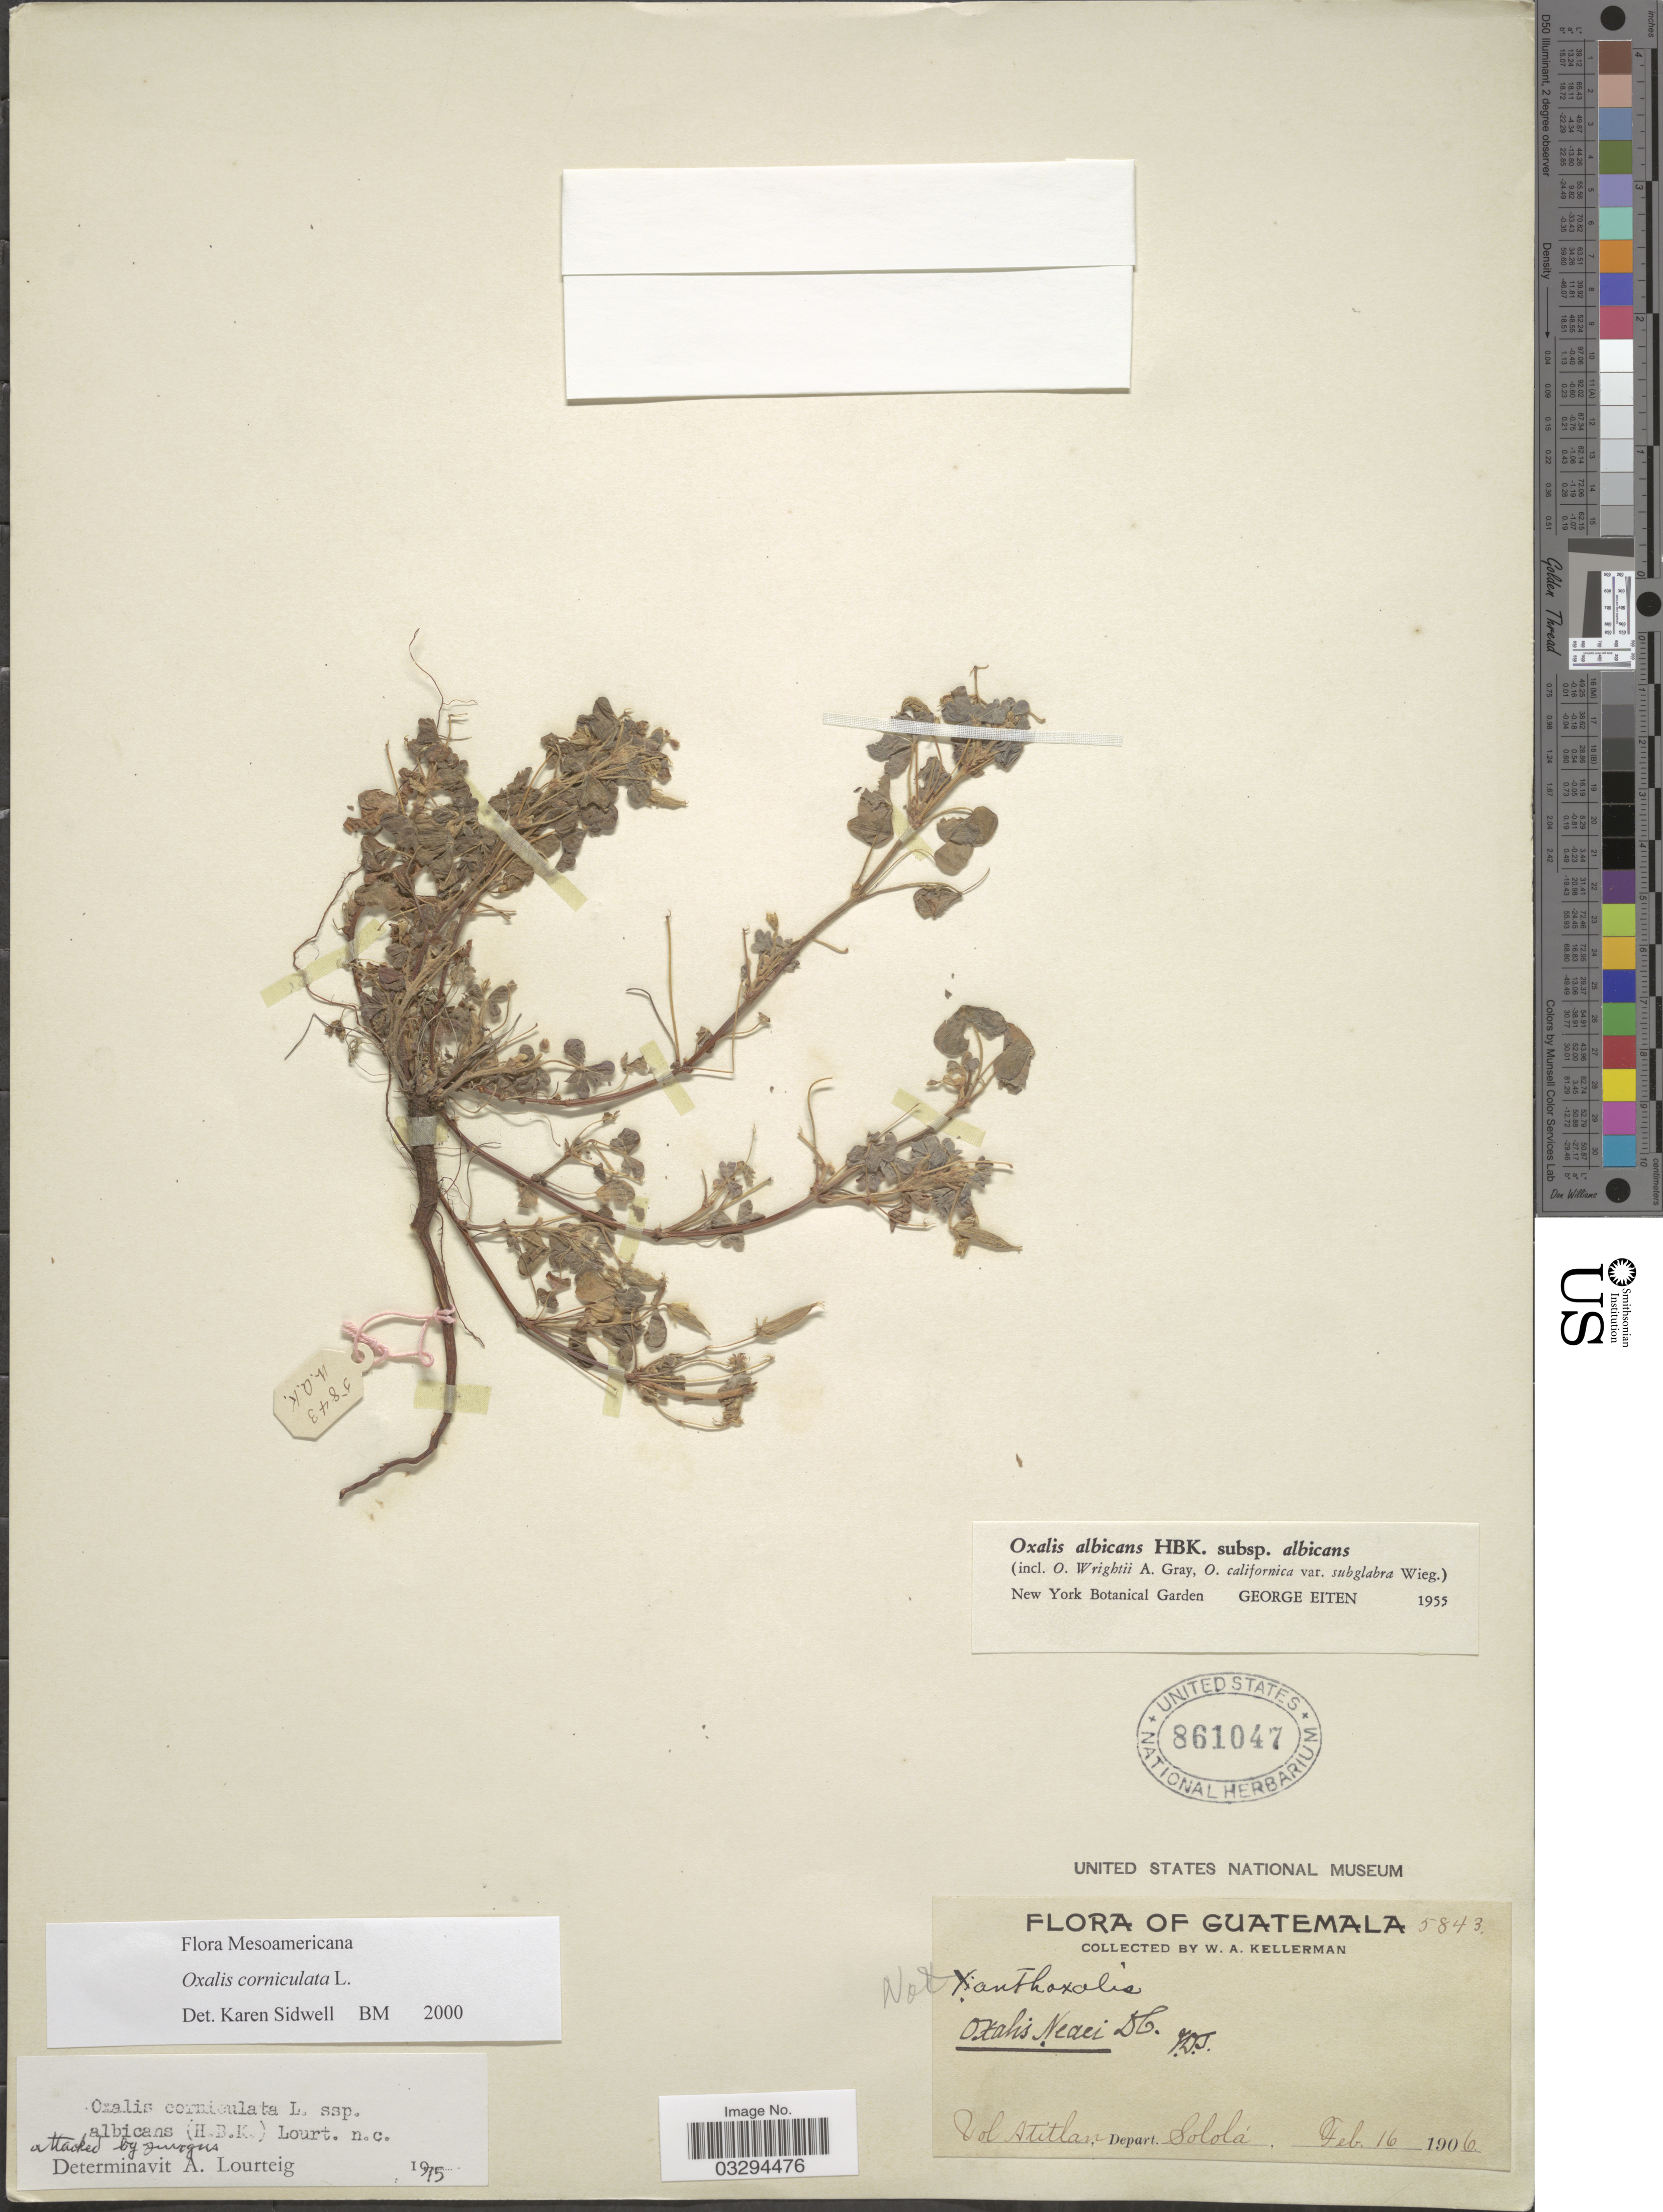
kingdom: Plantae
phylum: Tracheophyta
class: Magnoliopsida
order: Oxalidales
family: Oxalidaceae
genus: Oxalis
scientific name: Oxalis corniculata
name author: L.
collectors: W. Kellerman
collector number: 5843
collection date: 1906-02-16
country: Guatemala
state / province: Sololá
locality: Vol Atitlan, Depart. Sololá.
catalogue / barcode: US 861047